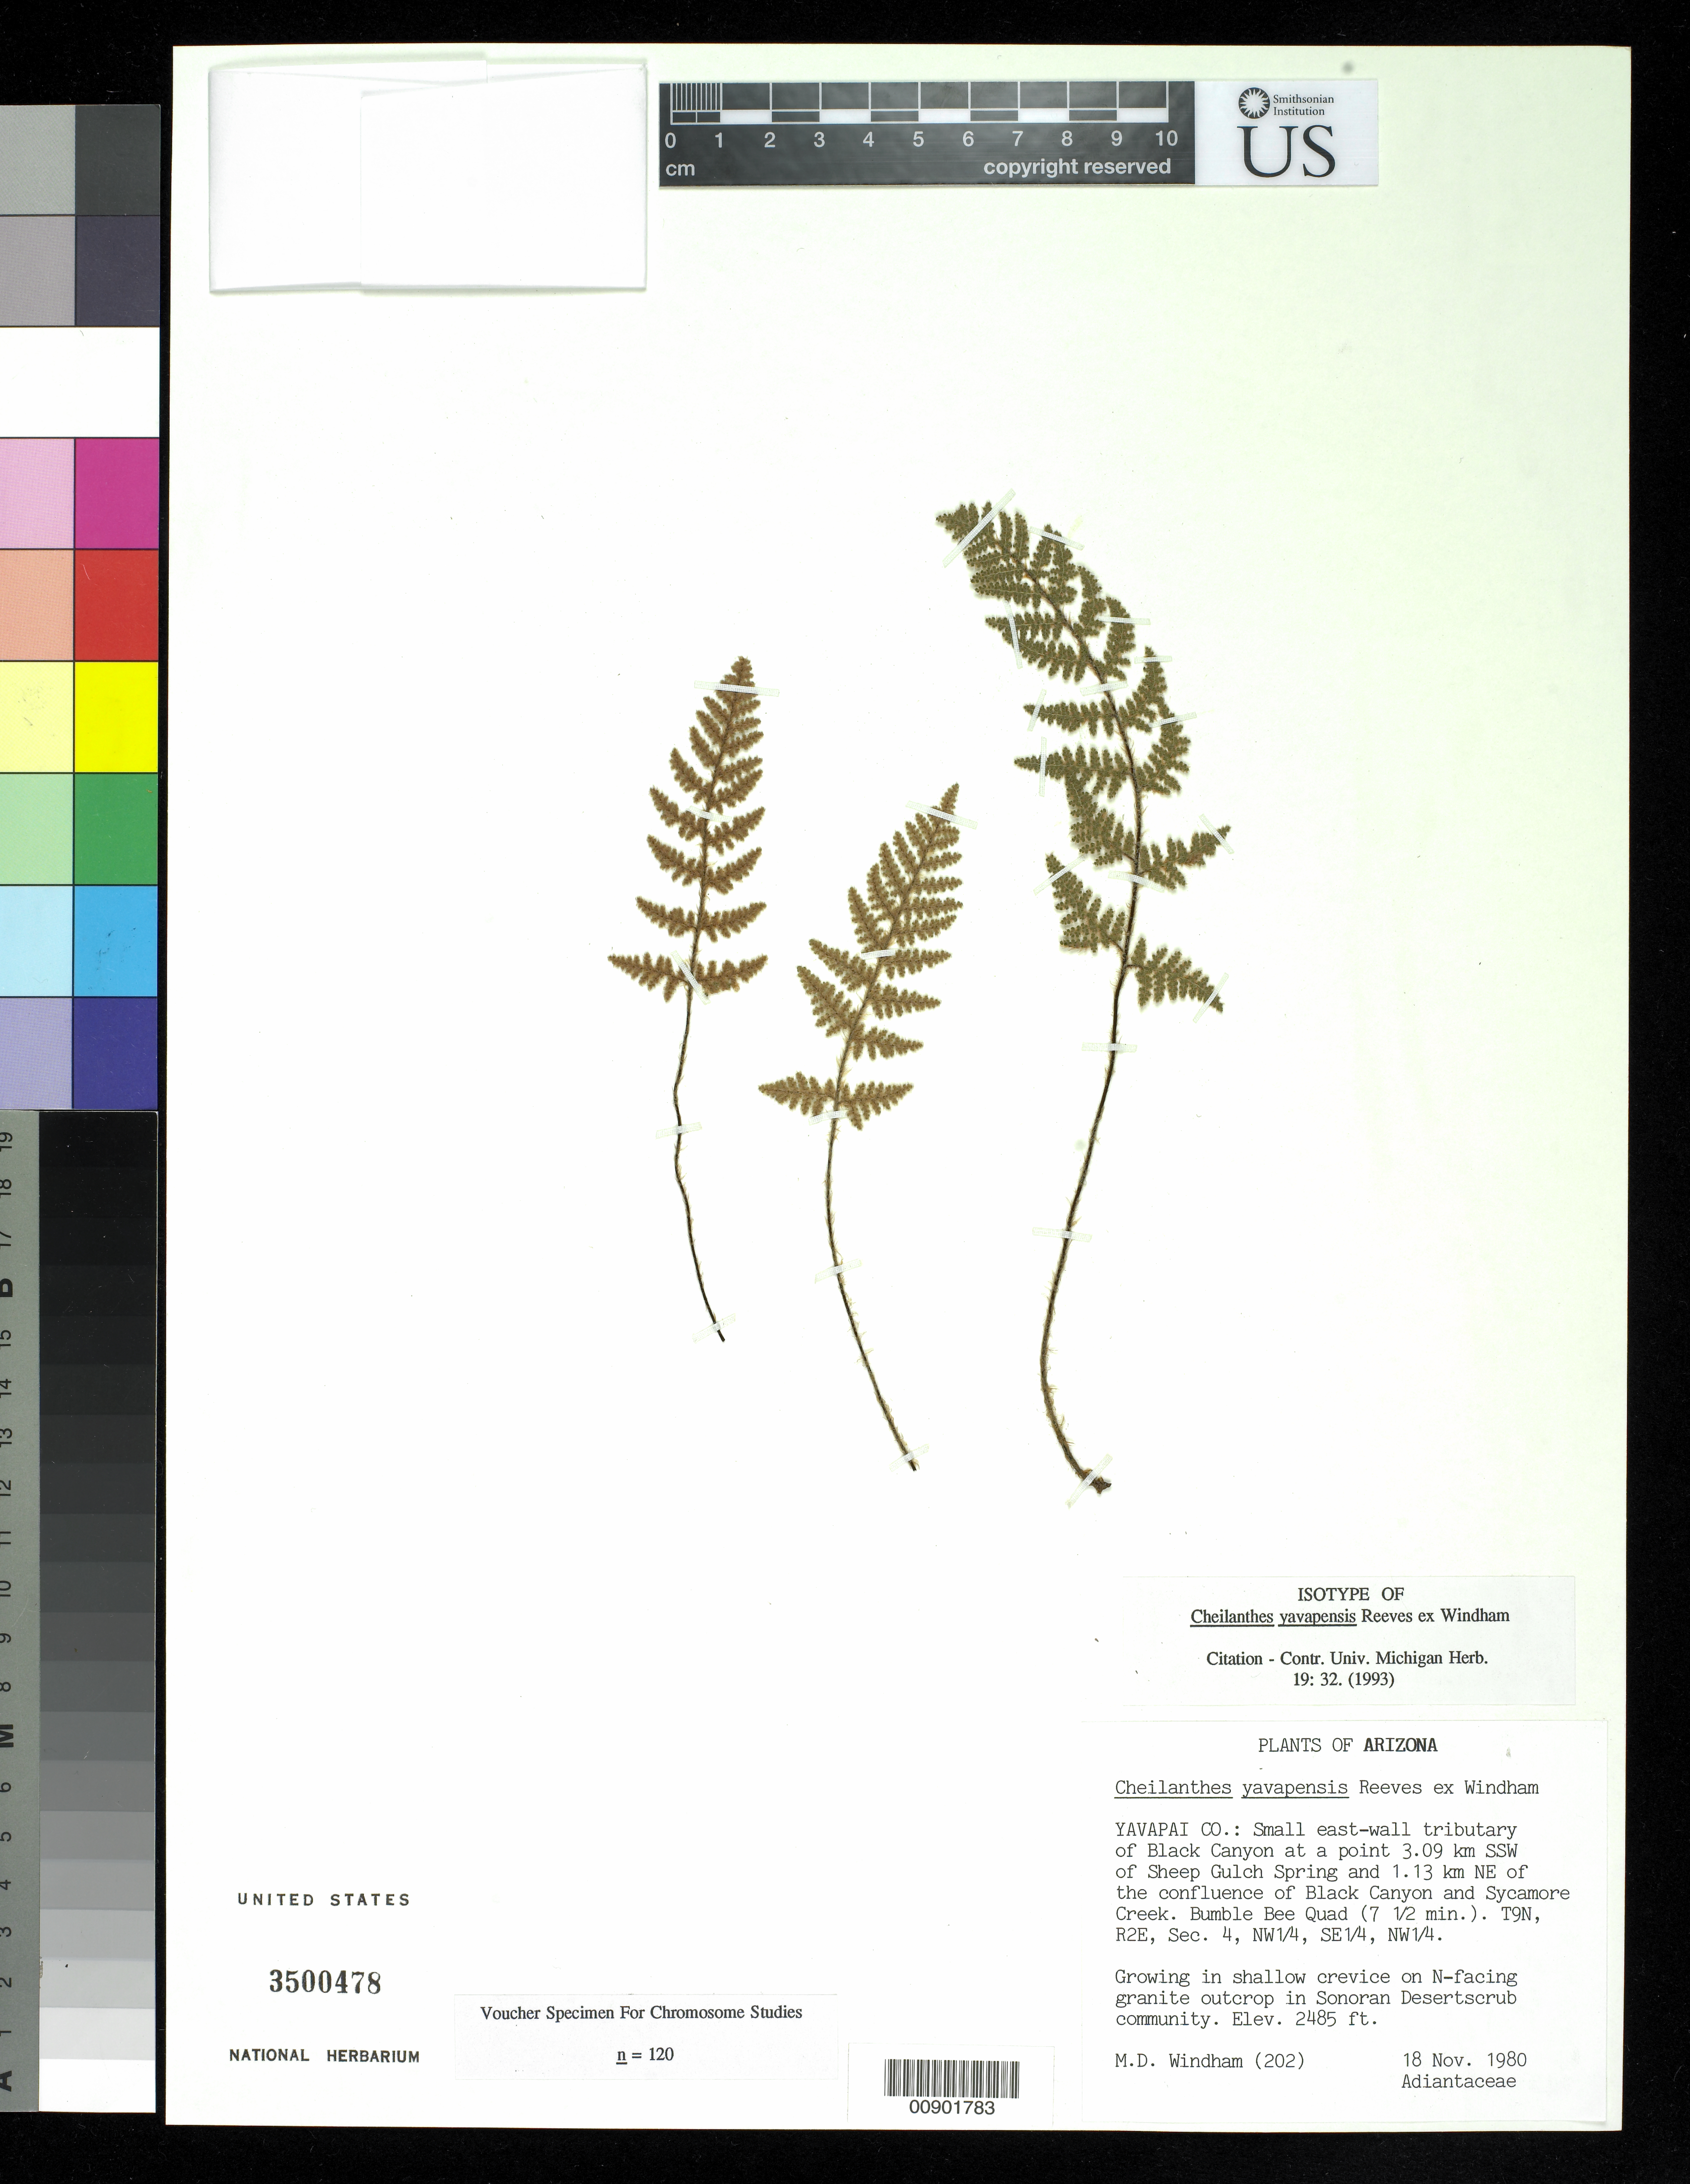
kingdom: Plantae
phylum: Tracheophyta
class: Polypodiopsida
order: Polypodiales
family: Pteridaceae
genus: Cheilanthes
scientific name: Cheilanthes yavapensis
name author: T. Reeves ex Windham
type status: Isotype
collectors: M. D. Windham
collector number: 202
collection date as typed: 18 Nov 1980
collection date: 1980-11-18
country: United States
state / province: Arizona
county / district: Yavapai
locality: Yavapai Co.: small east-wall tributary of Black Canyon at a point 3.09 km SSW of Sheep gulch Spring and 1/13 km NE of the confluence of Black Canyon and Sycamore Creek. Bumble Bee Quad (7 1/2 min.).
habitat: Growing in shallow crevice on N-facing granite outcrop in Sonoran desert scrub community.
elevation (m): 757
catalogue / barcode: US 3500478